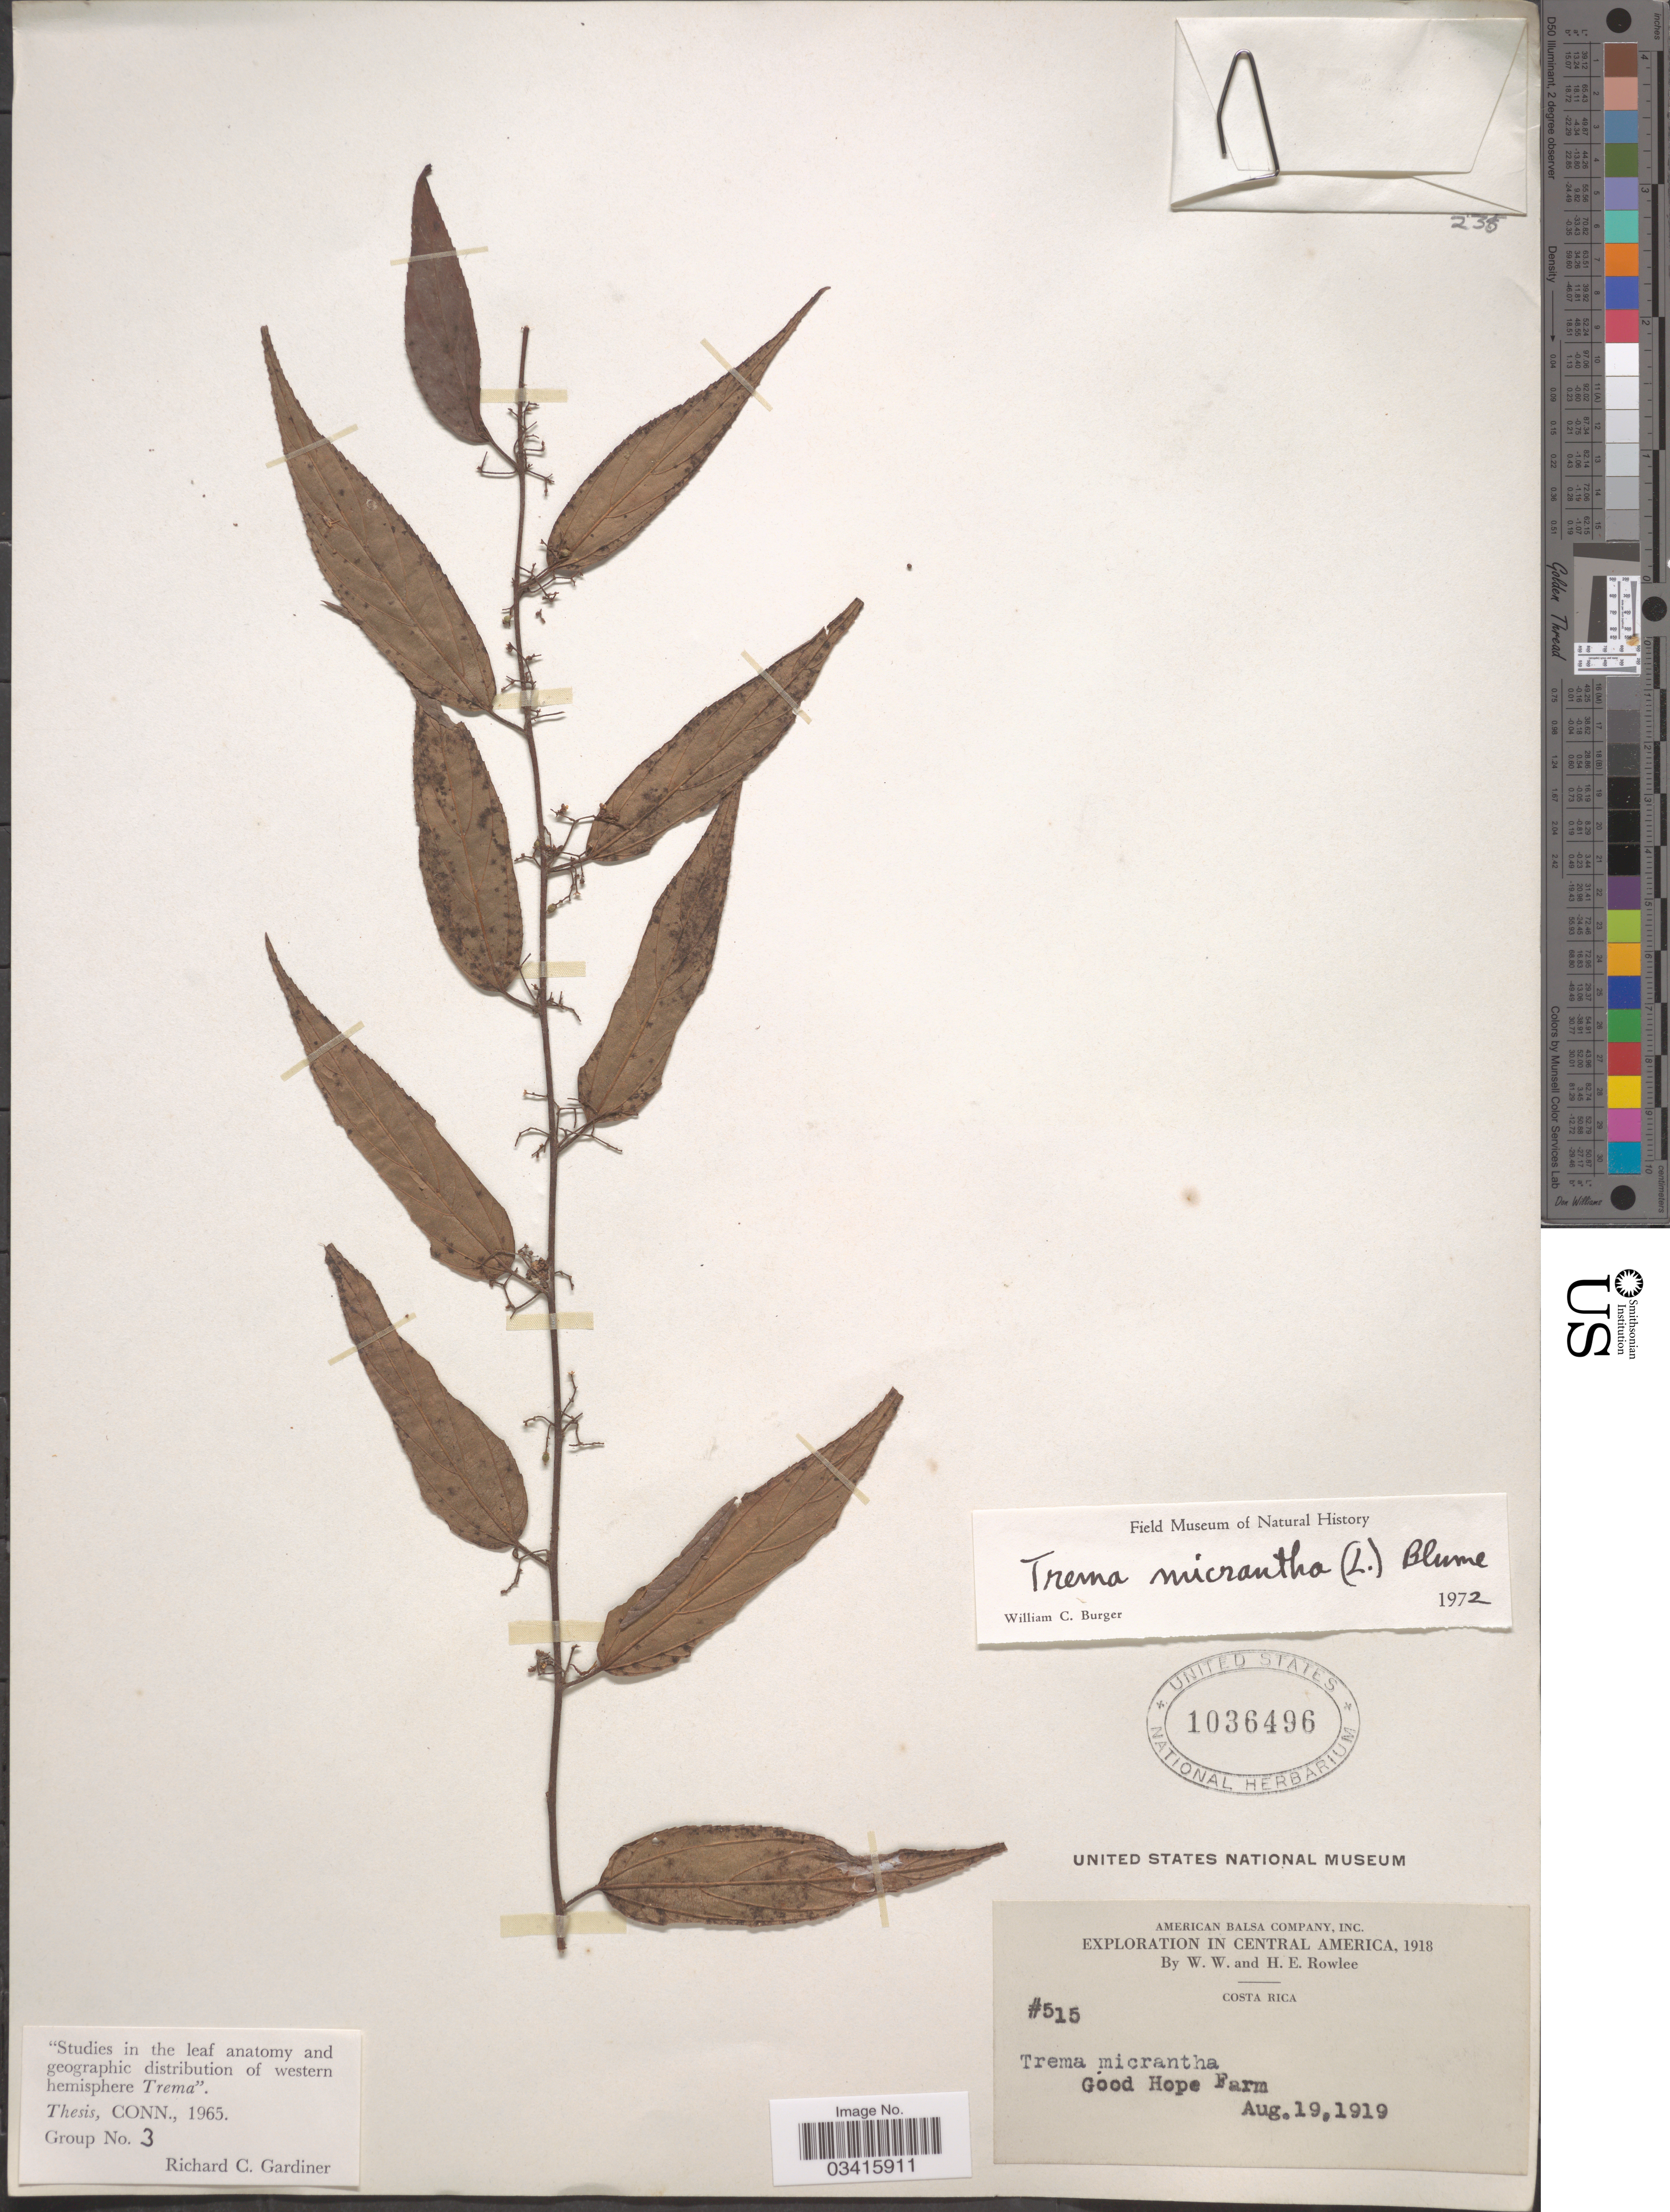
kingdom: Plantae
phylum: Tracheophyta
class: Magnoliopsida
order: Rosales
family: Cannabaceae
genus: Trema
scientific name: Trema micranthum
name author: (L.) Blume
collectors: W. W. Rowlee & H. E. Rowlee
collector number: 515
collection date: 1919-08-19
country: Costa Rica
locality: Good Hoop Farm.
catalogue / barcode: US 1036496